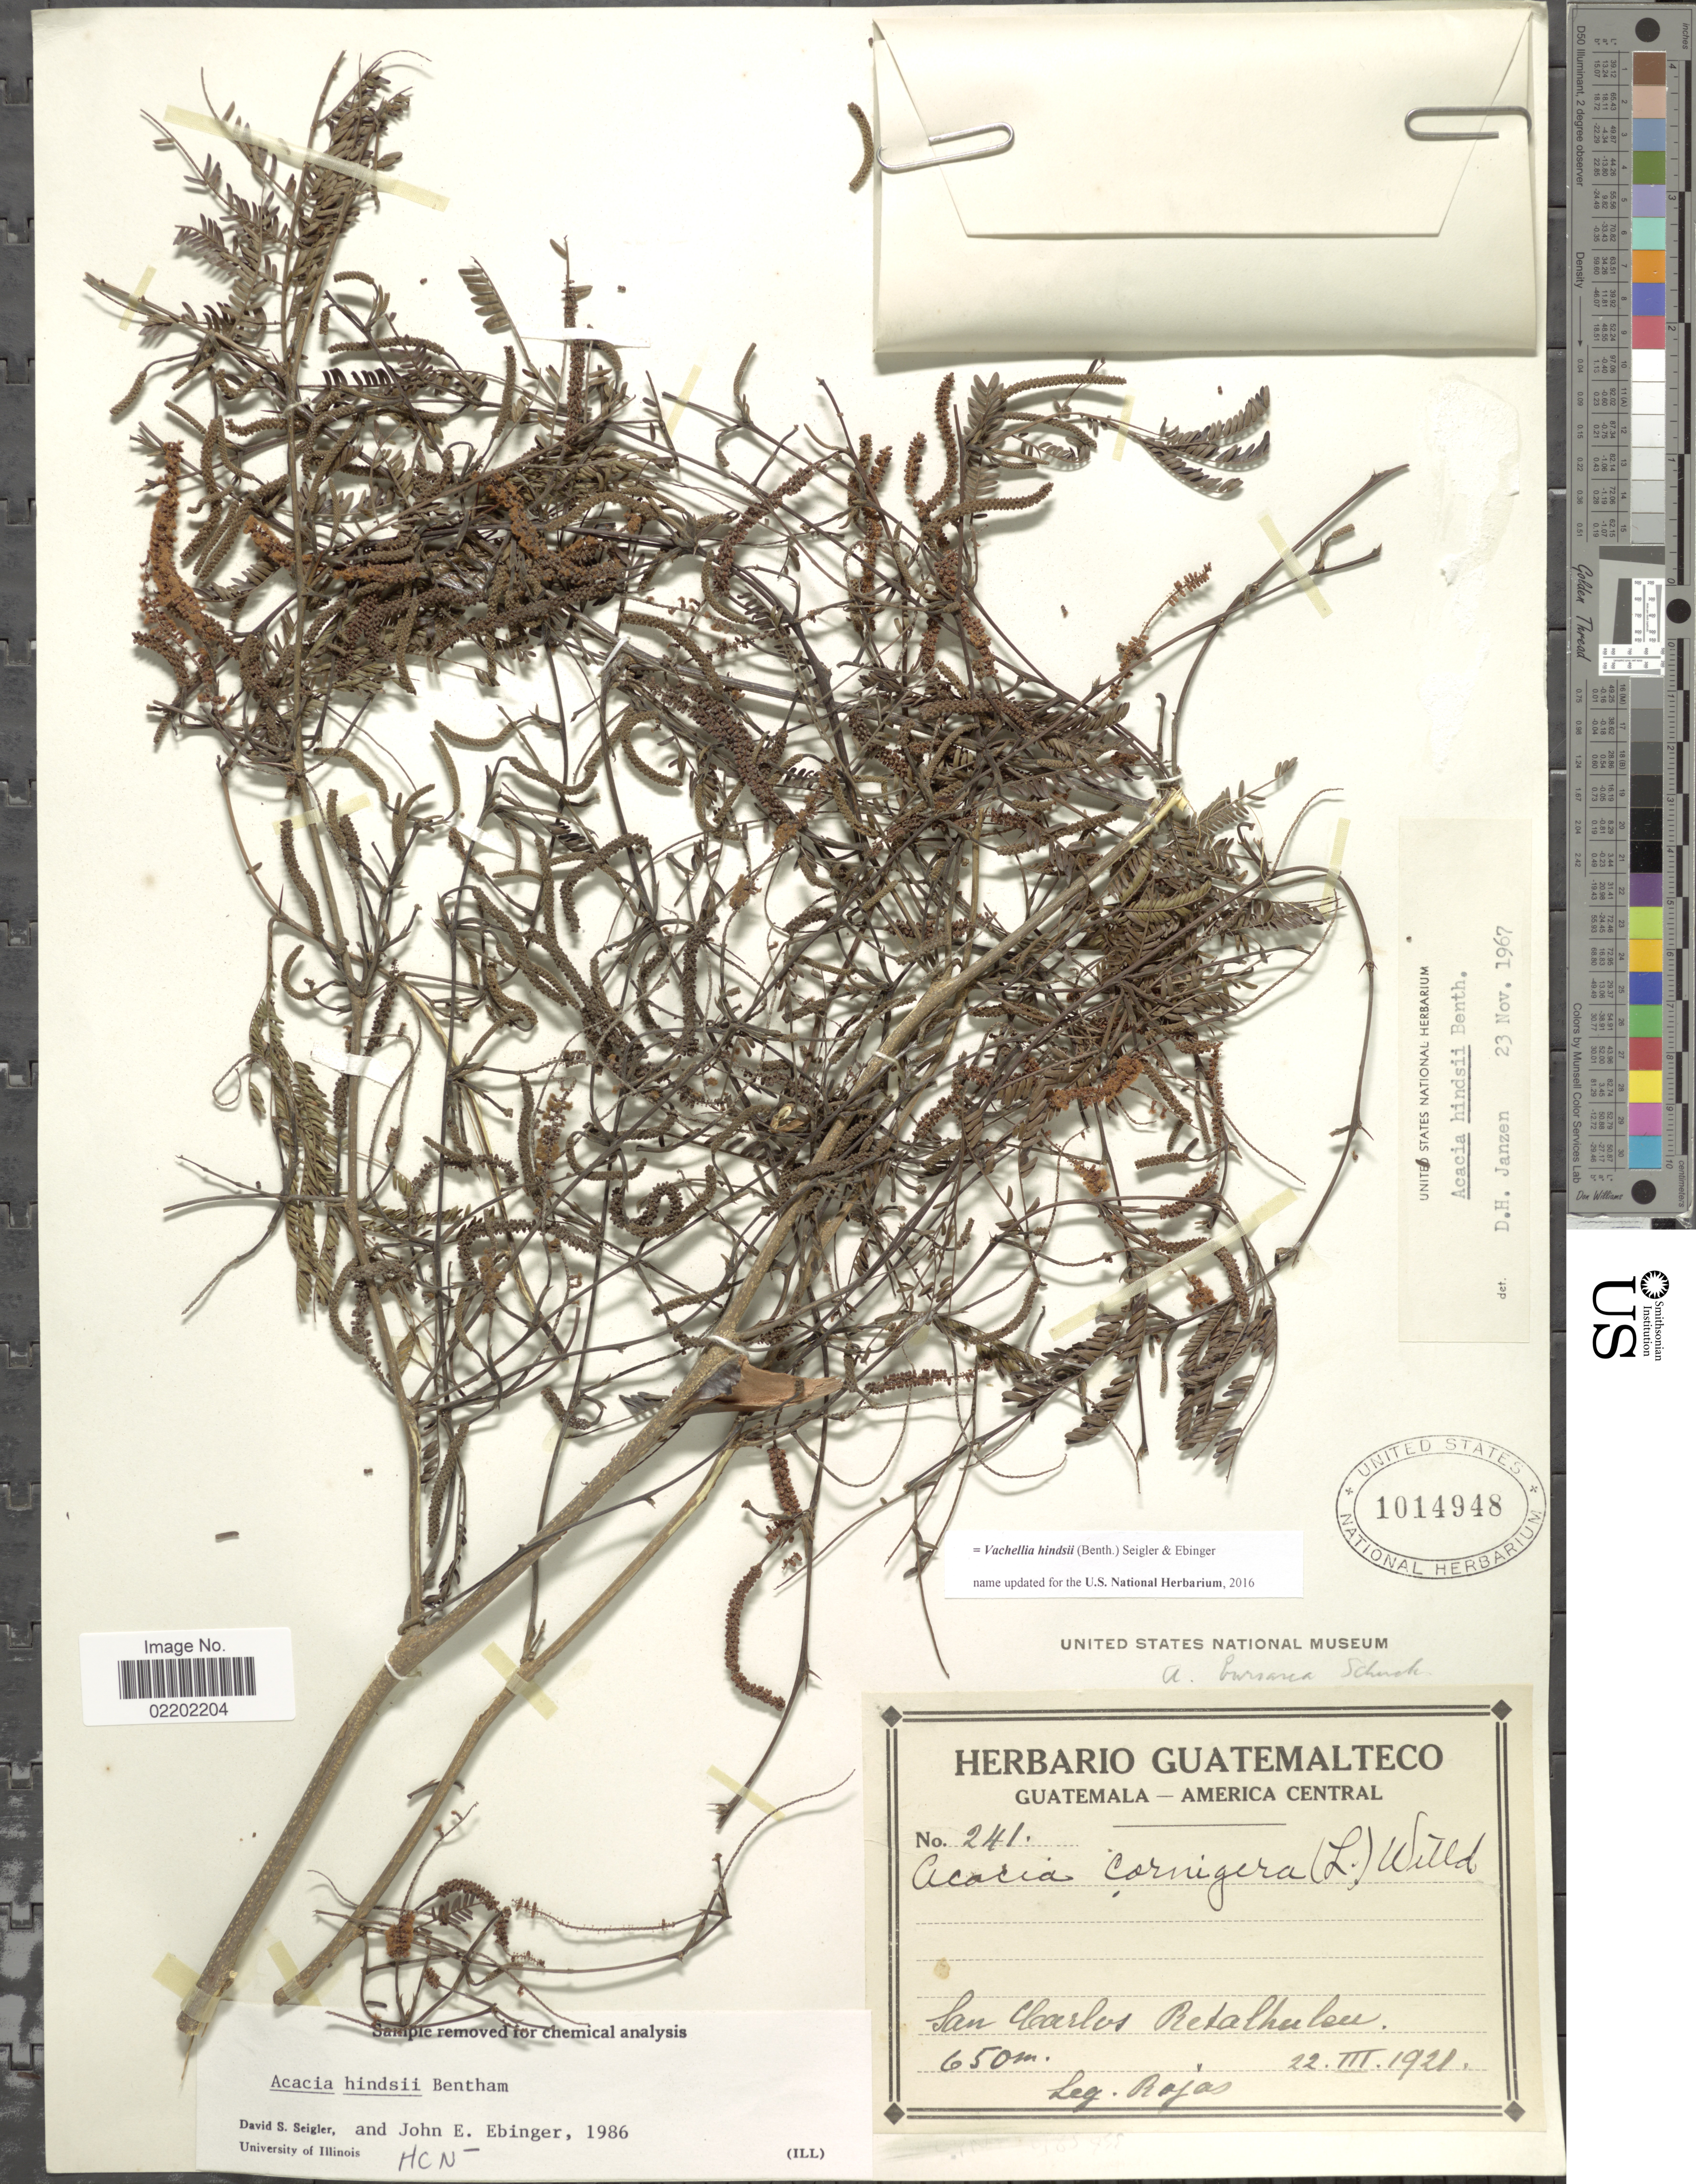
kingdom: Plantae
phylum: Tracheophyta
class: Magnoliopsida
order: Fabales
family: Fabaceae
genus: Vachellia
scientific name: Vachellia hindsii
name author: (Benth.) Seigler & Ebinger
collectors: Rojas, --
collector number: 241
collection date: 1921-03-22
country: Guatemala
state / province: Retalhuleu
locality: San Carlos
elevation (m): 650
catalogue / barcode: US 1014948